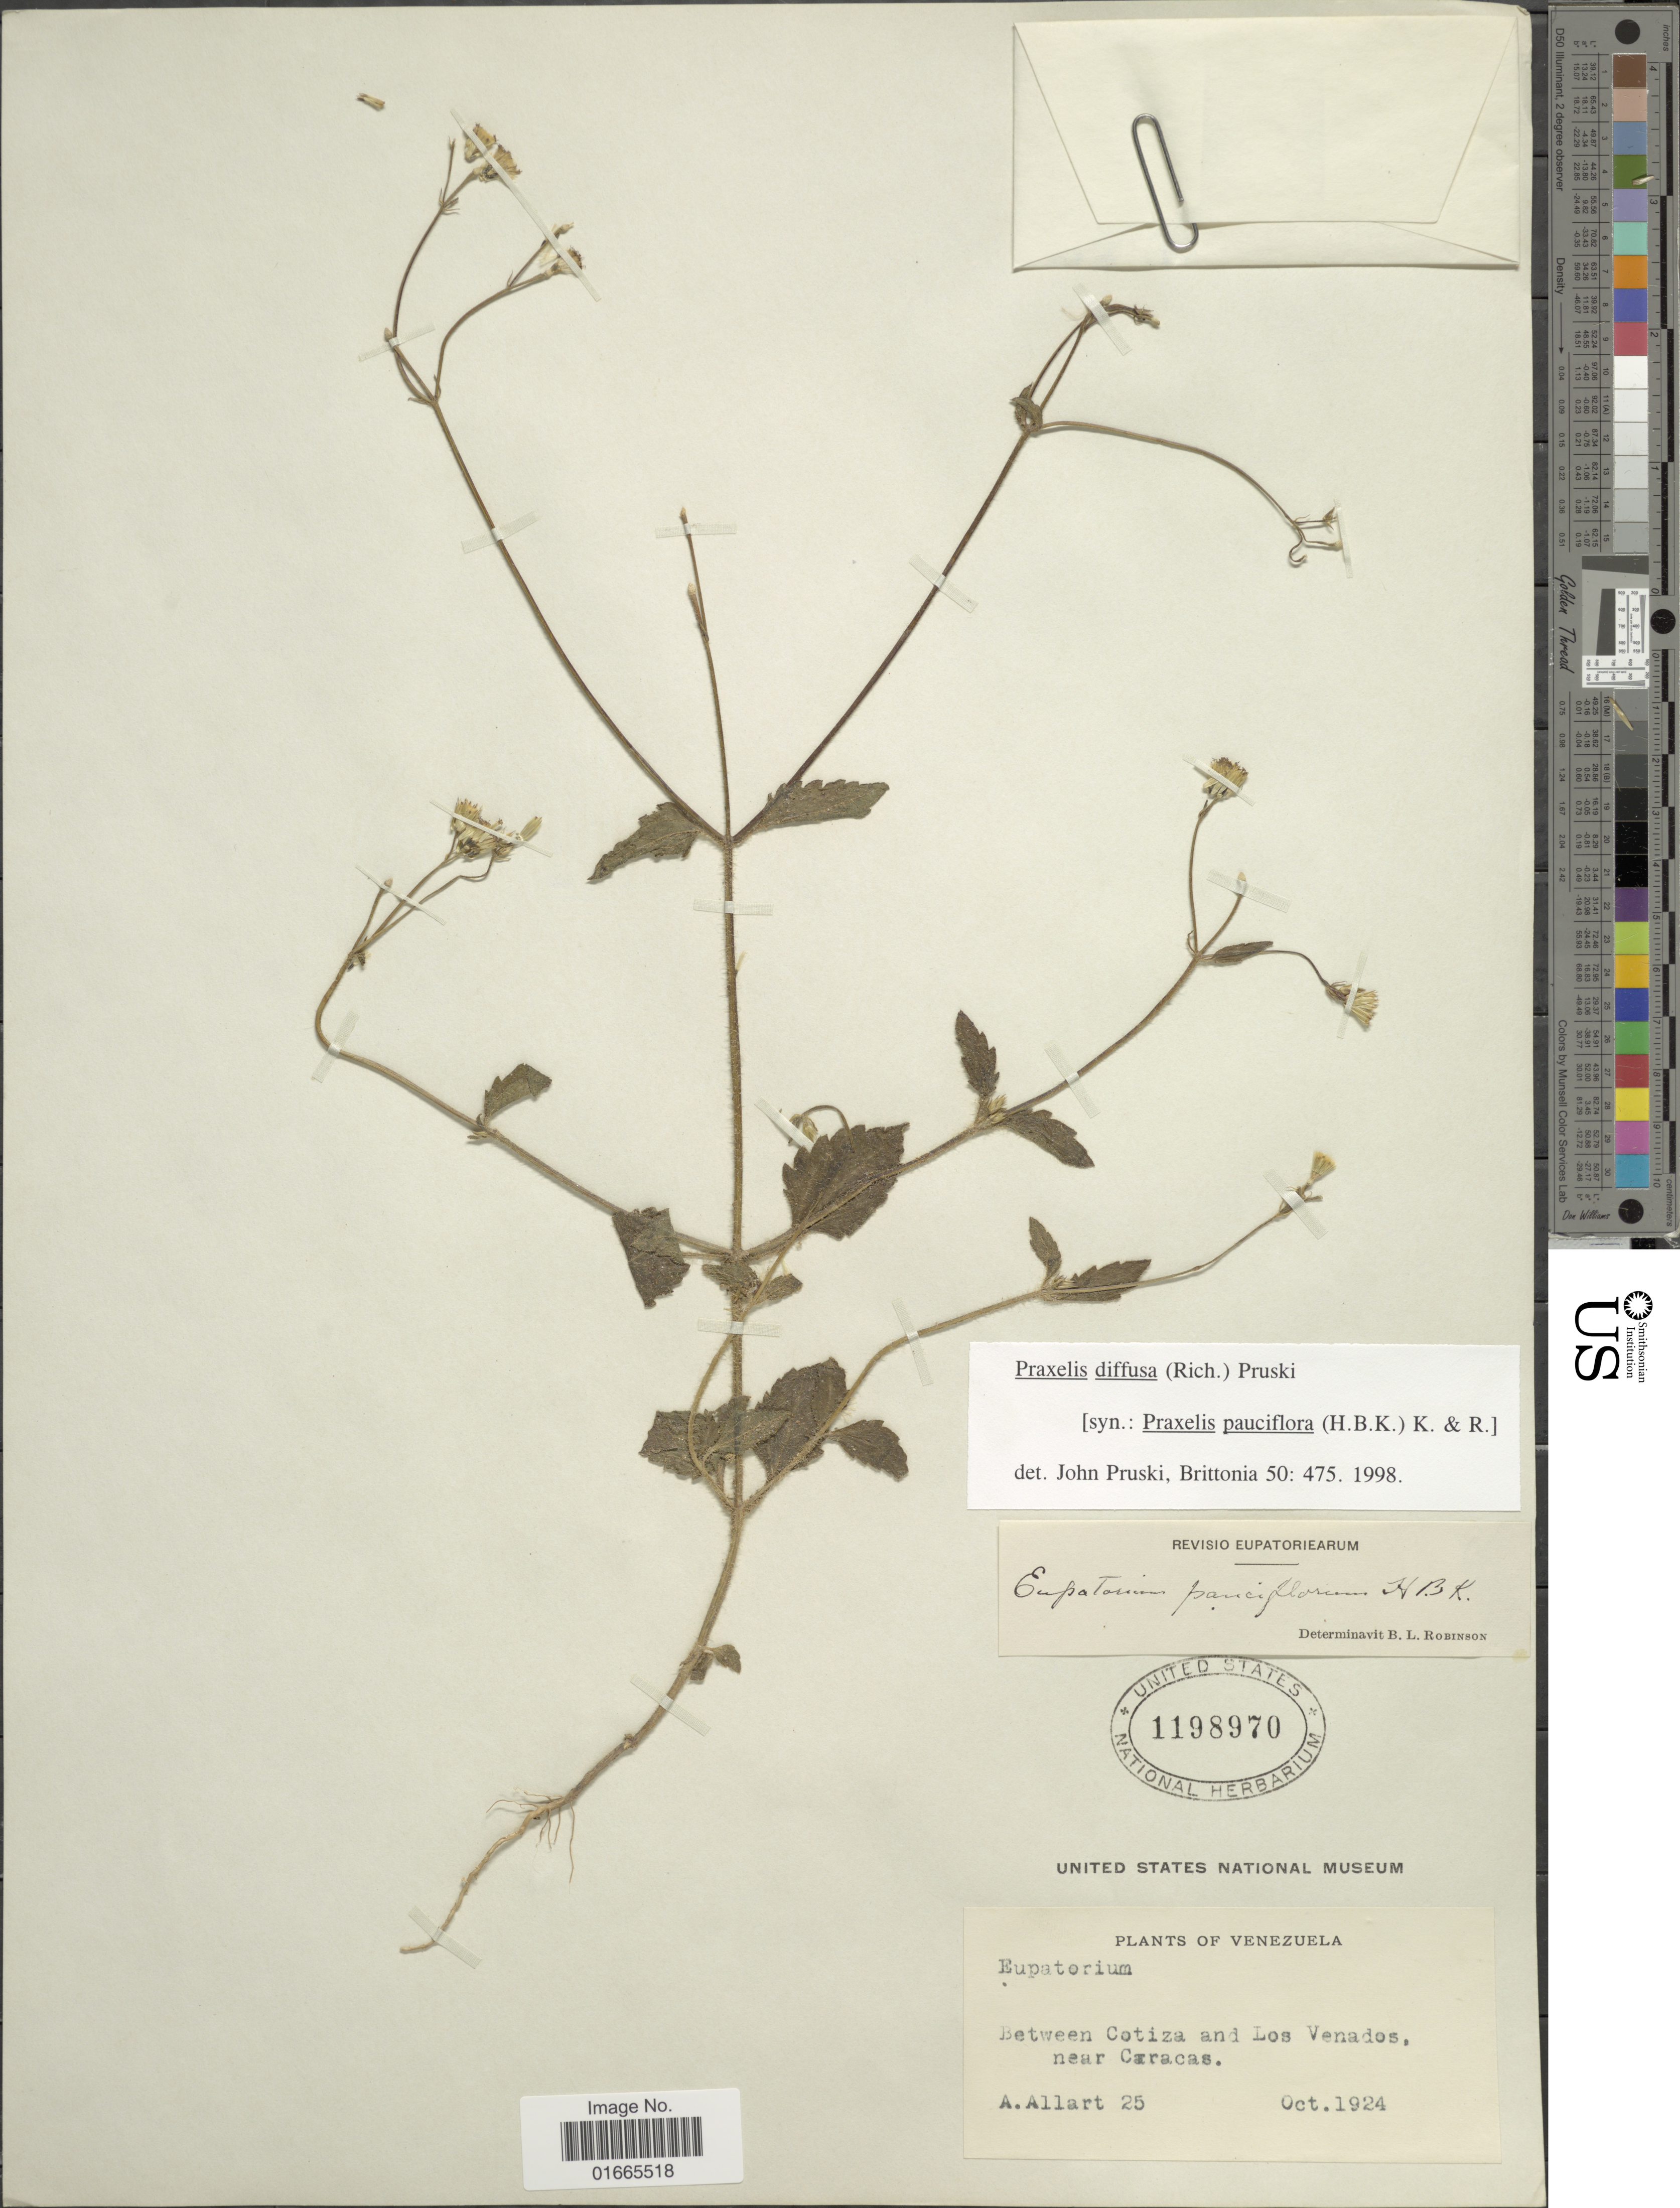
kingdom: Plantae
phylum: Tracheophyta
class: Magnoliopsida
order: Asterales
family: Asteraceae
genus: Praxelis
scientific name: Praxelis diffusa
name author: (Rich.) Pruski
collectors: A. Allart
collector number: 25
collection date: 1924-10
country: Venezuela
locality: Between Cotica and Los Venados, near Caracas.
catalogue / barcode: US 1198970